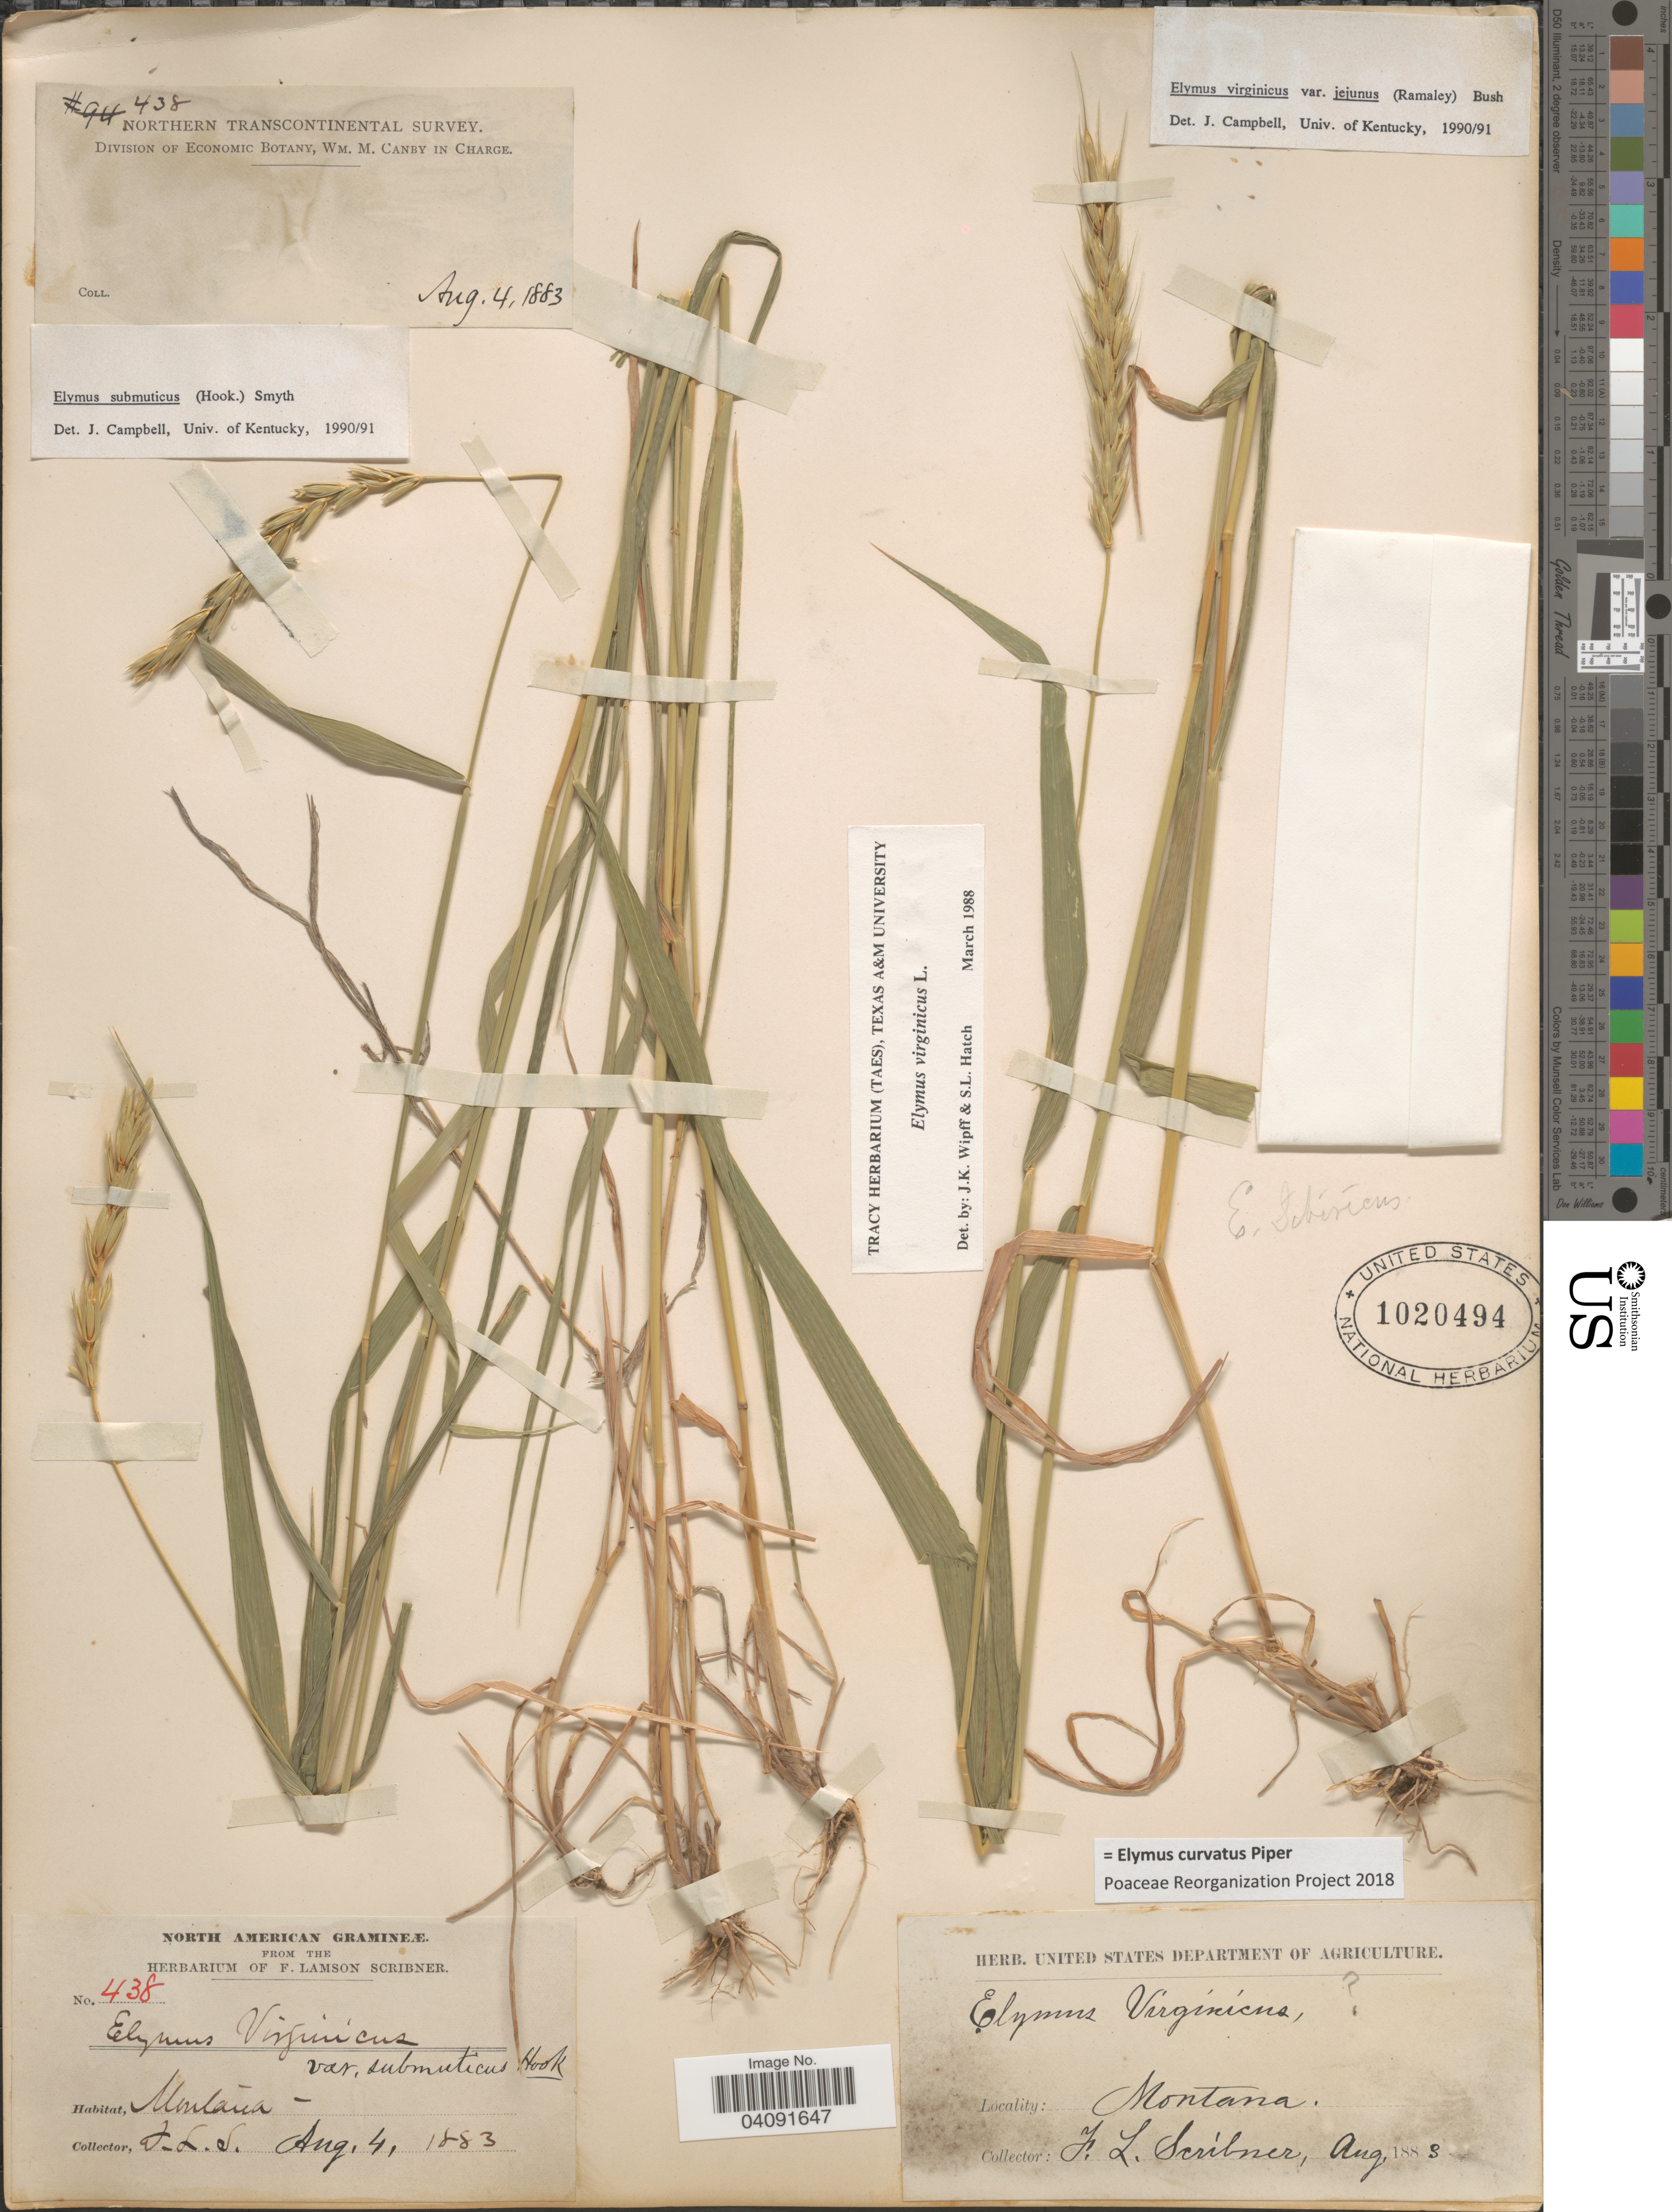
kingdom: Plantae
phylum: Tracheophyta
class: Liliopsida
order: Poales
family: Poaceae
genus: Elymus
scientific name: Elymus curvatus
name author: Piper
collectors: F. L. Scribner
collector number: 438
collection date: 1883-08-04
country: United States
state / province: Montana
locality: Northern Transcontinental Survey.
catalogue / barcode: US 1020494